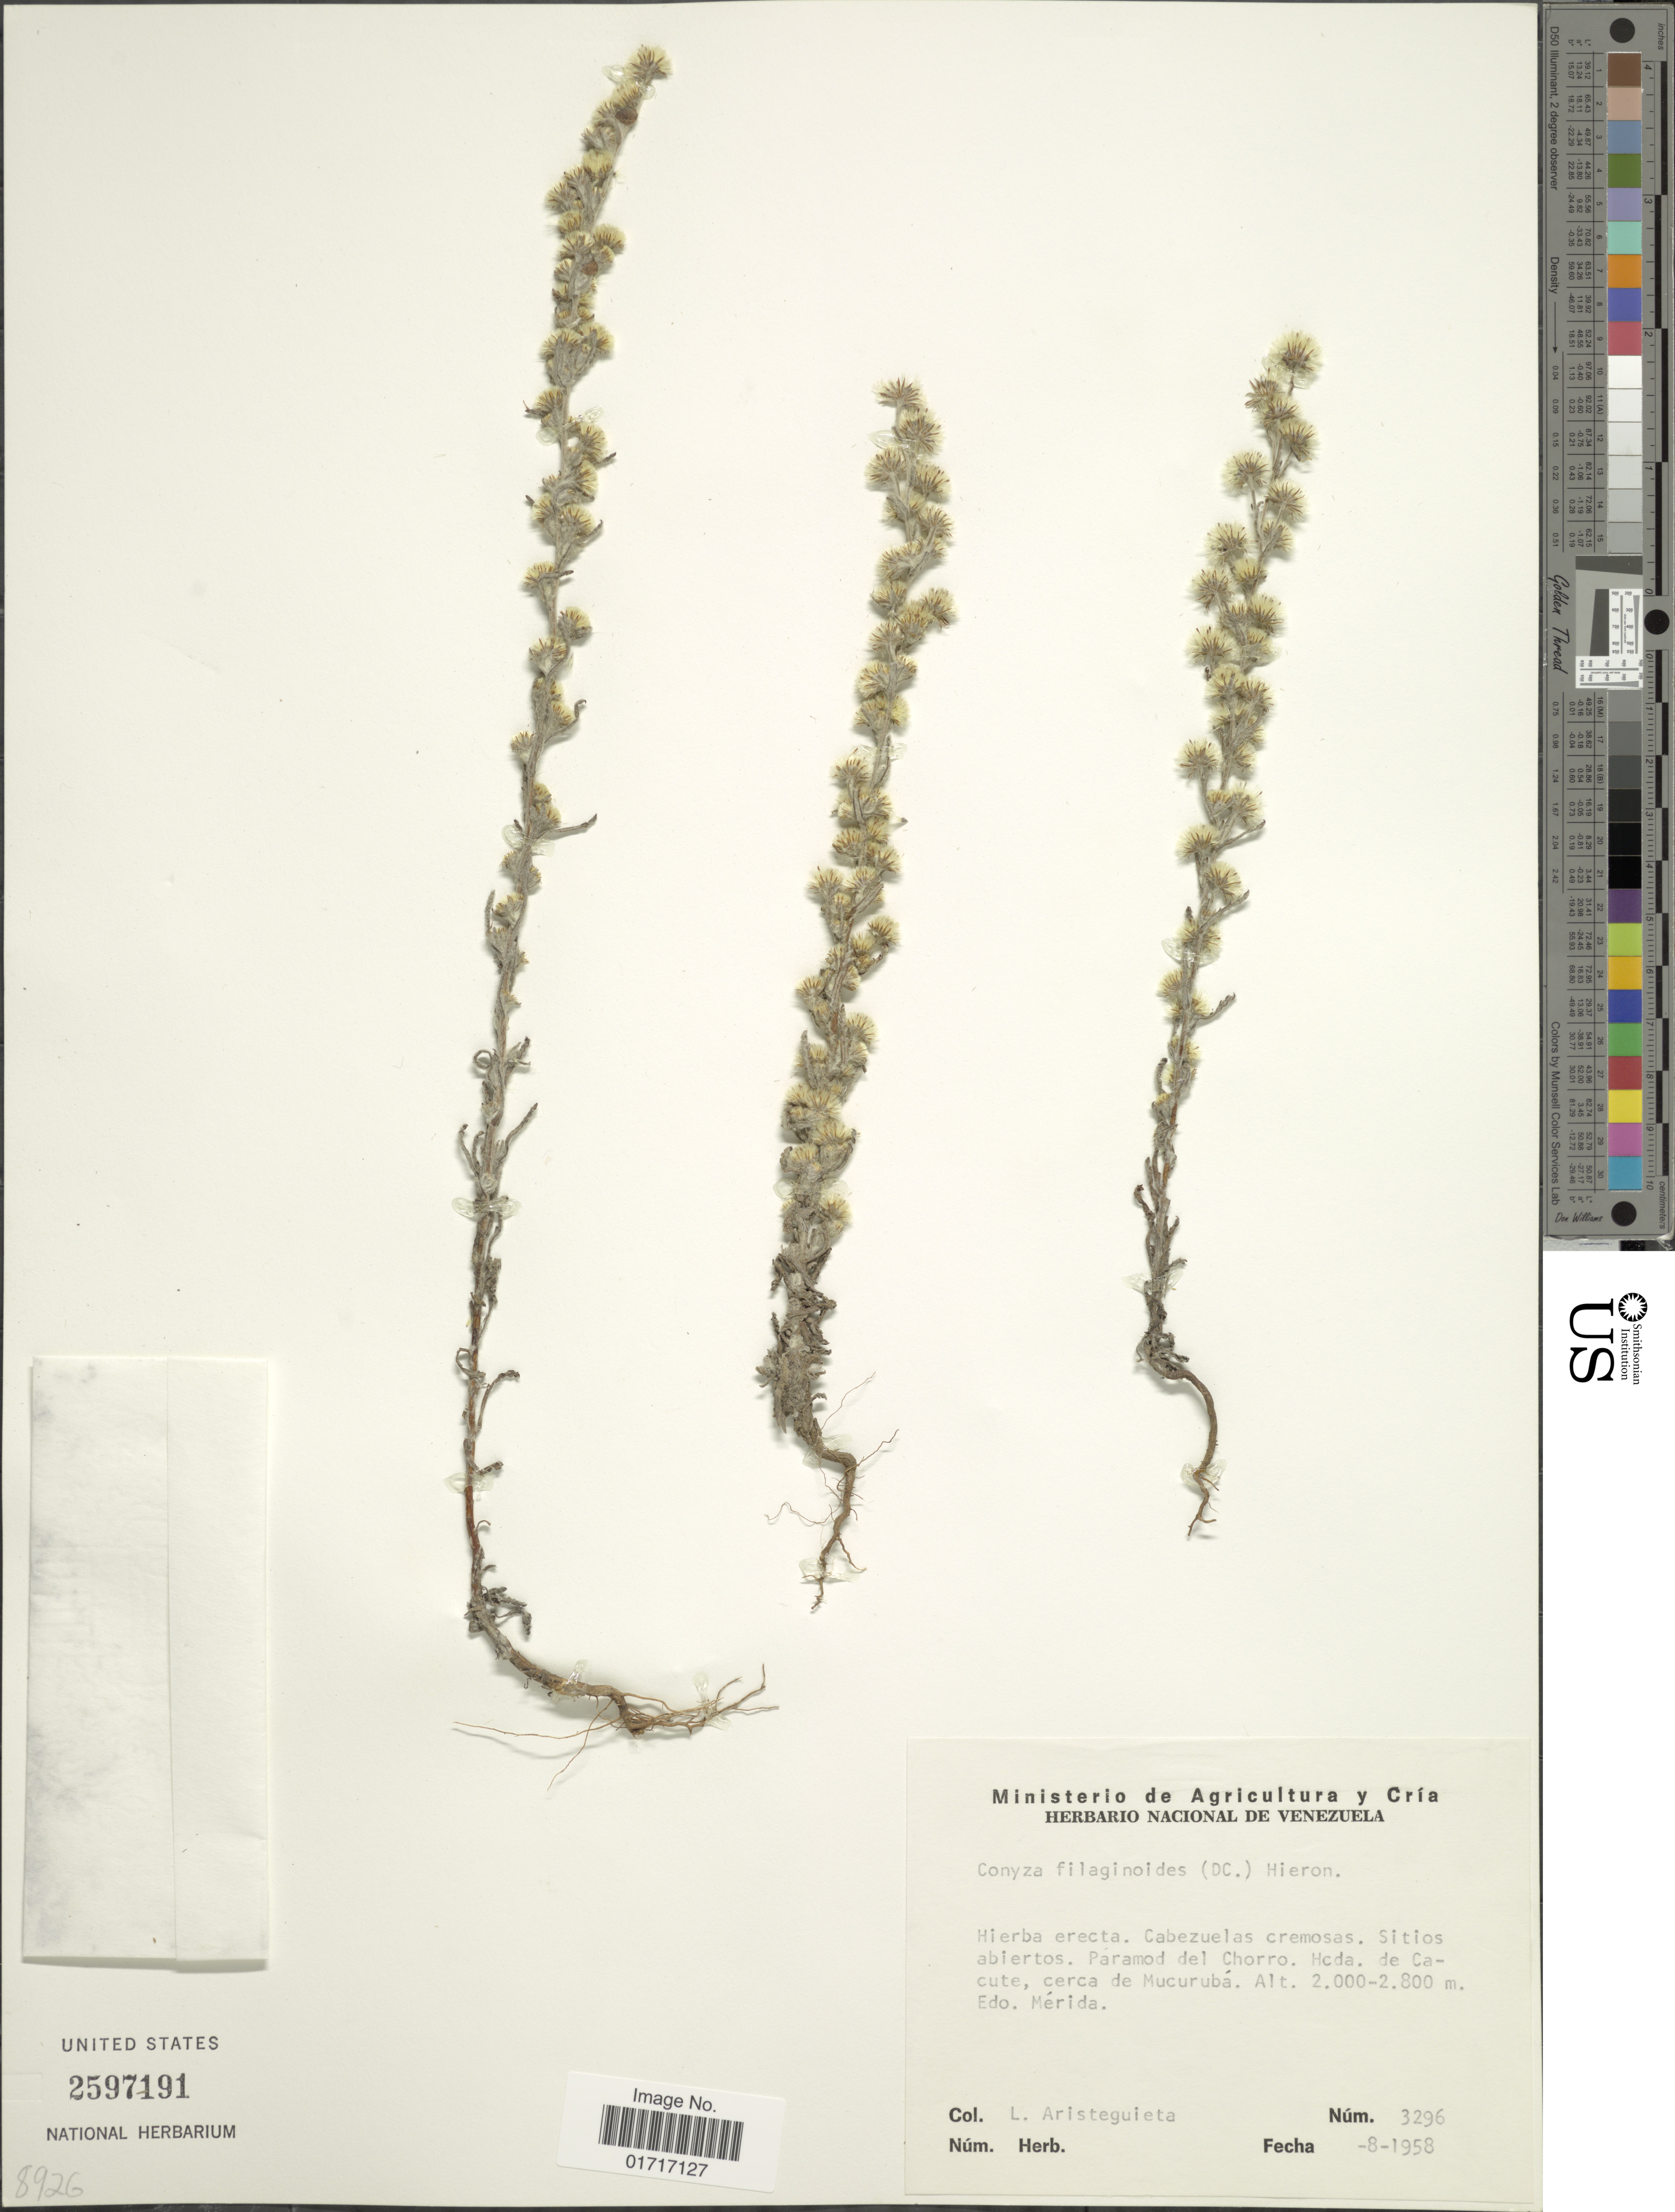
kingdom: Plantae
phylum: Tracheophyta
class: Magnoliopsida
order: Asterales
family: Asteraceae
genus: Conyza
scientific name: Conyza filaginoides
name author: (DC.) Hieron.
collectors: L. Aristeguieta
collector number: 3296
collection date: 1958-08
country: Venezuela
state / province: Mérida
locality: Paramod del Chorro. Hcda. de Cacute, cerca de Mucuruba.Edo. Merida.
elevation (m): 2000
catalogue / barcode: US 2597191